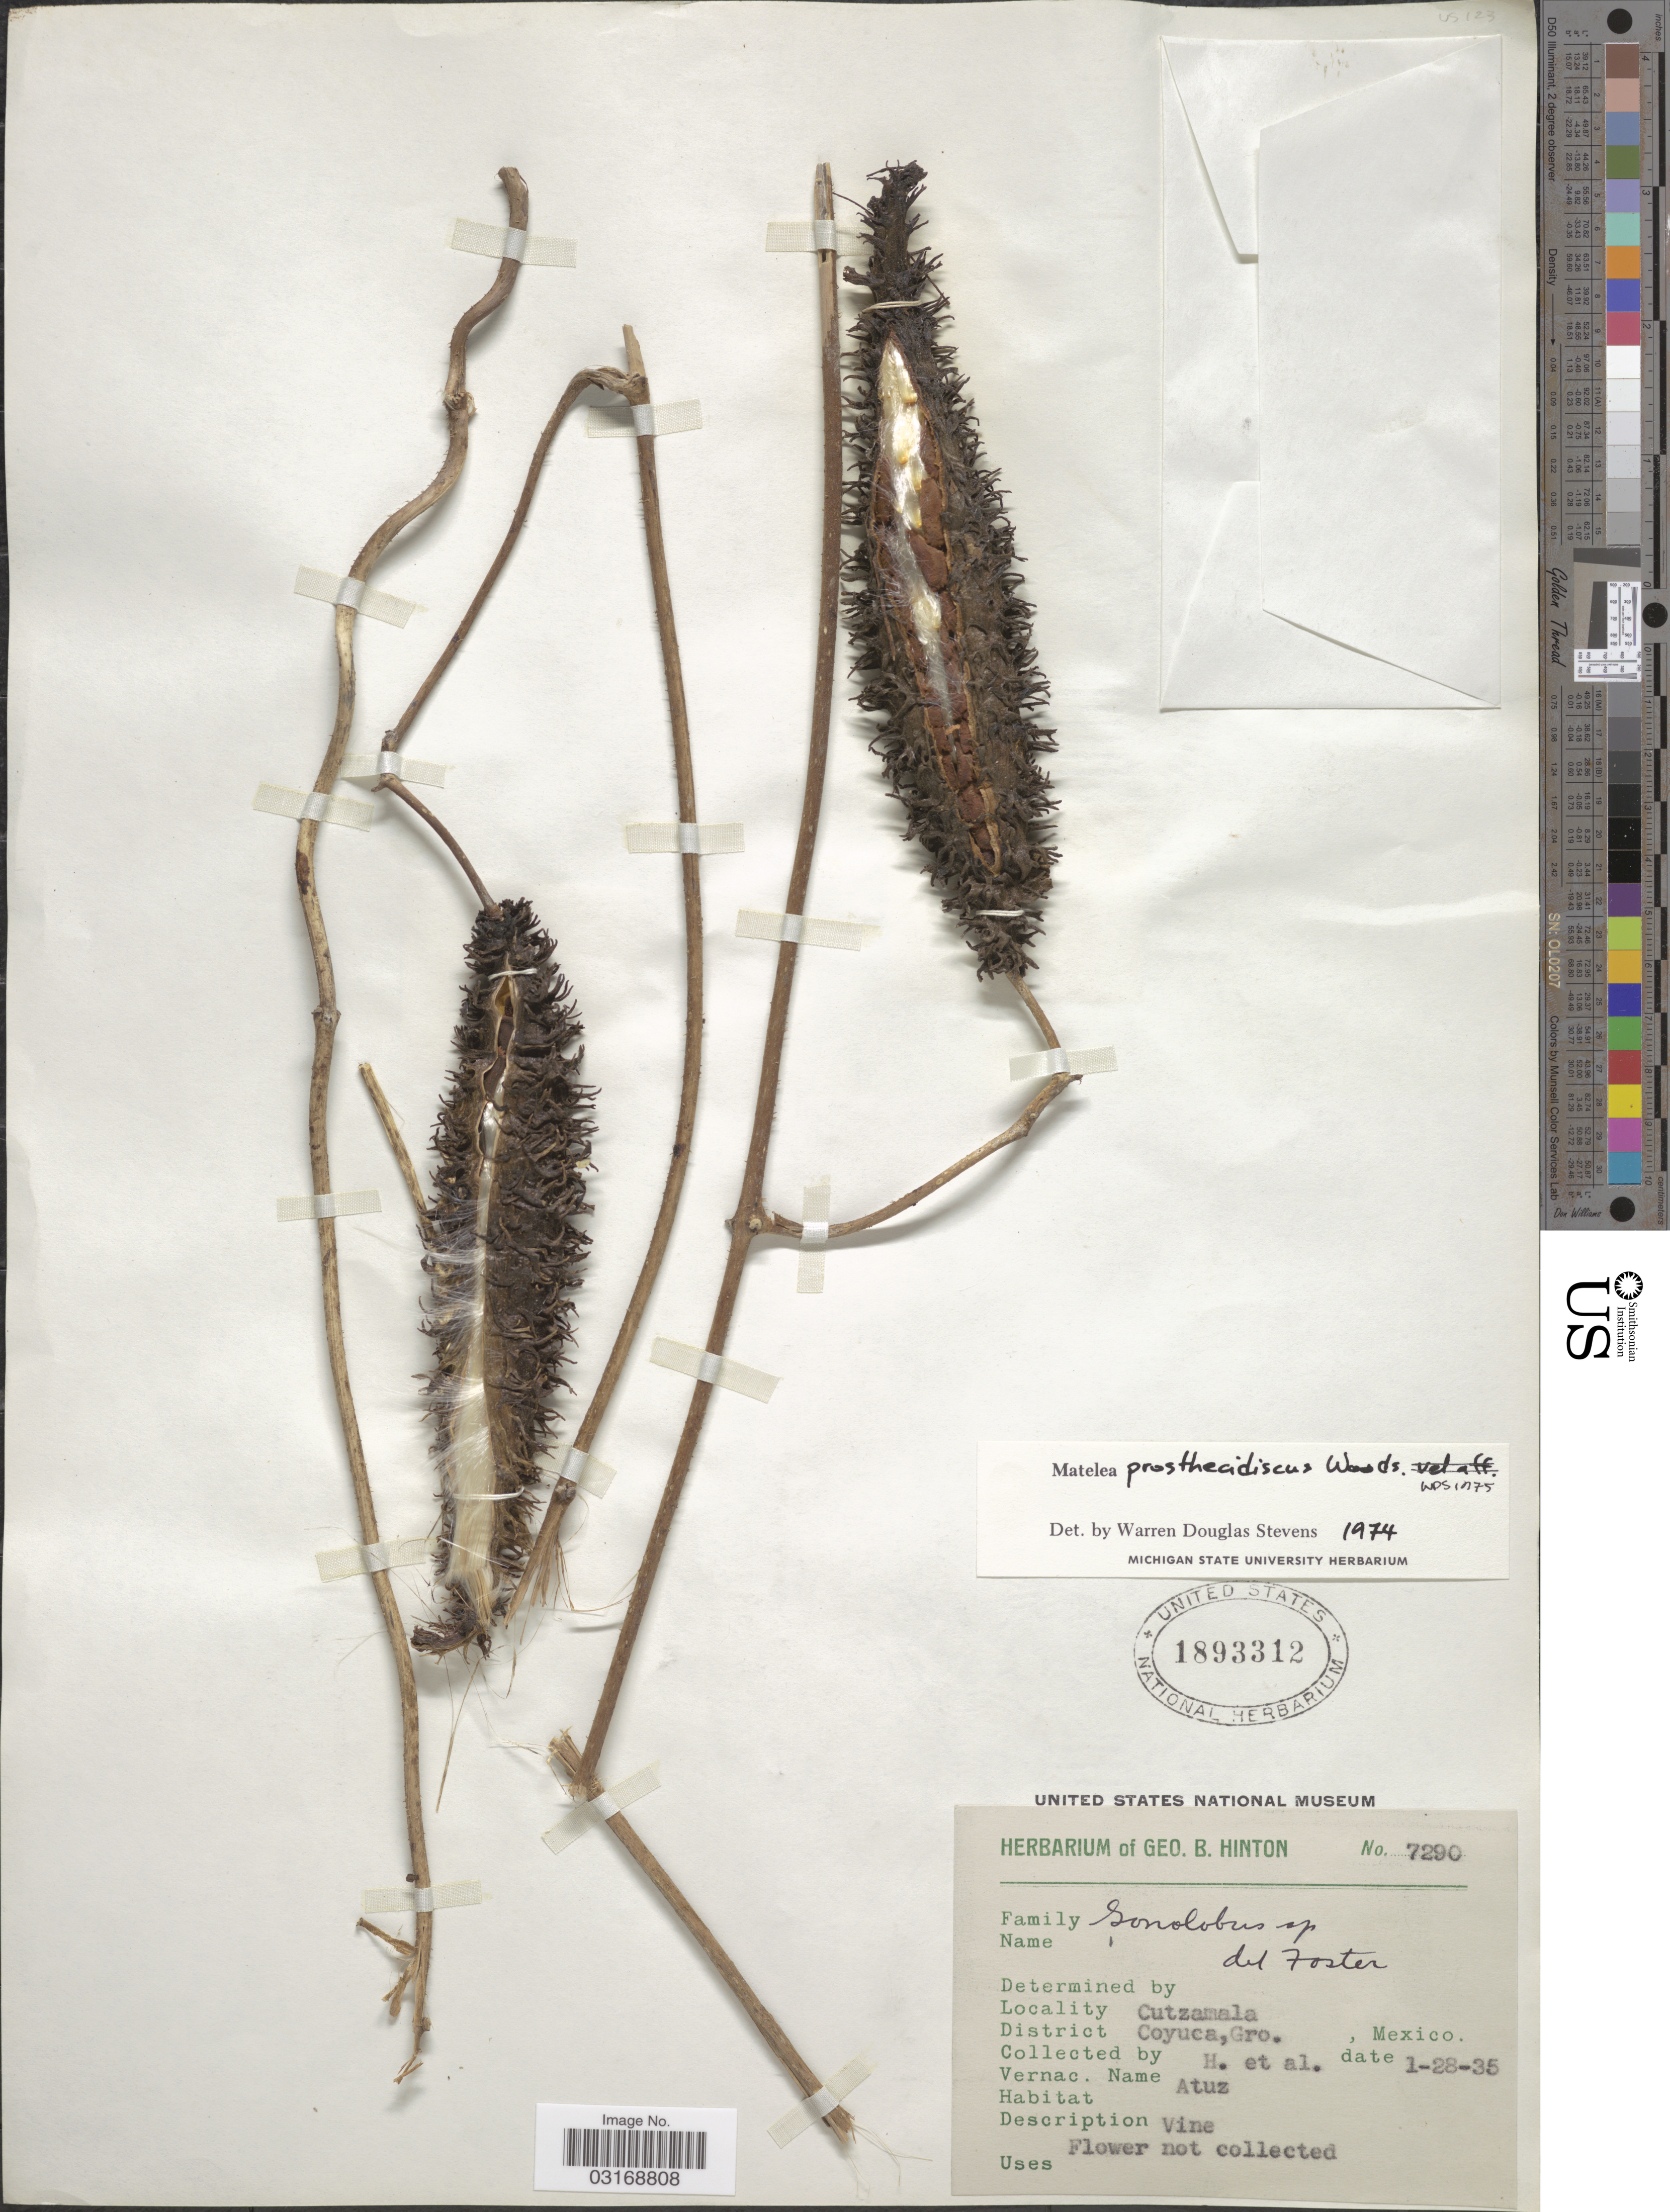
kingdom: Plantae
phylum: Tracheophyta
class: Magnoliopsida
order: Gentianales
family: Apocynaceae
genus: Matelea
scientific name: Matelea prosthecidiscus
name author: Woodson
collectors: G. B. Hinton & et al.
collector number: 7290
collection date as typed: Transcribed d/m/y: 28/1/35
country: Mexico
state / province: Guerrero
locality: Cutzamala, District Coyuca.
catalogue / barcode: US 1893312